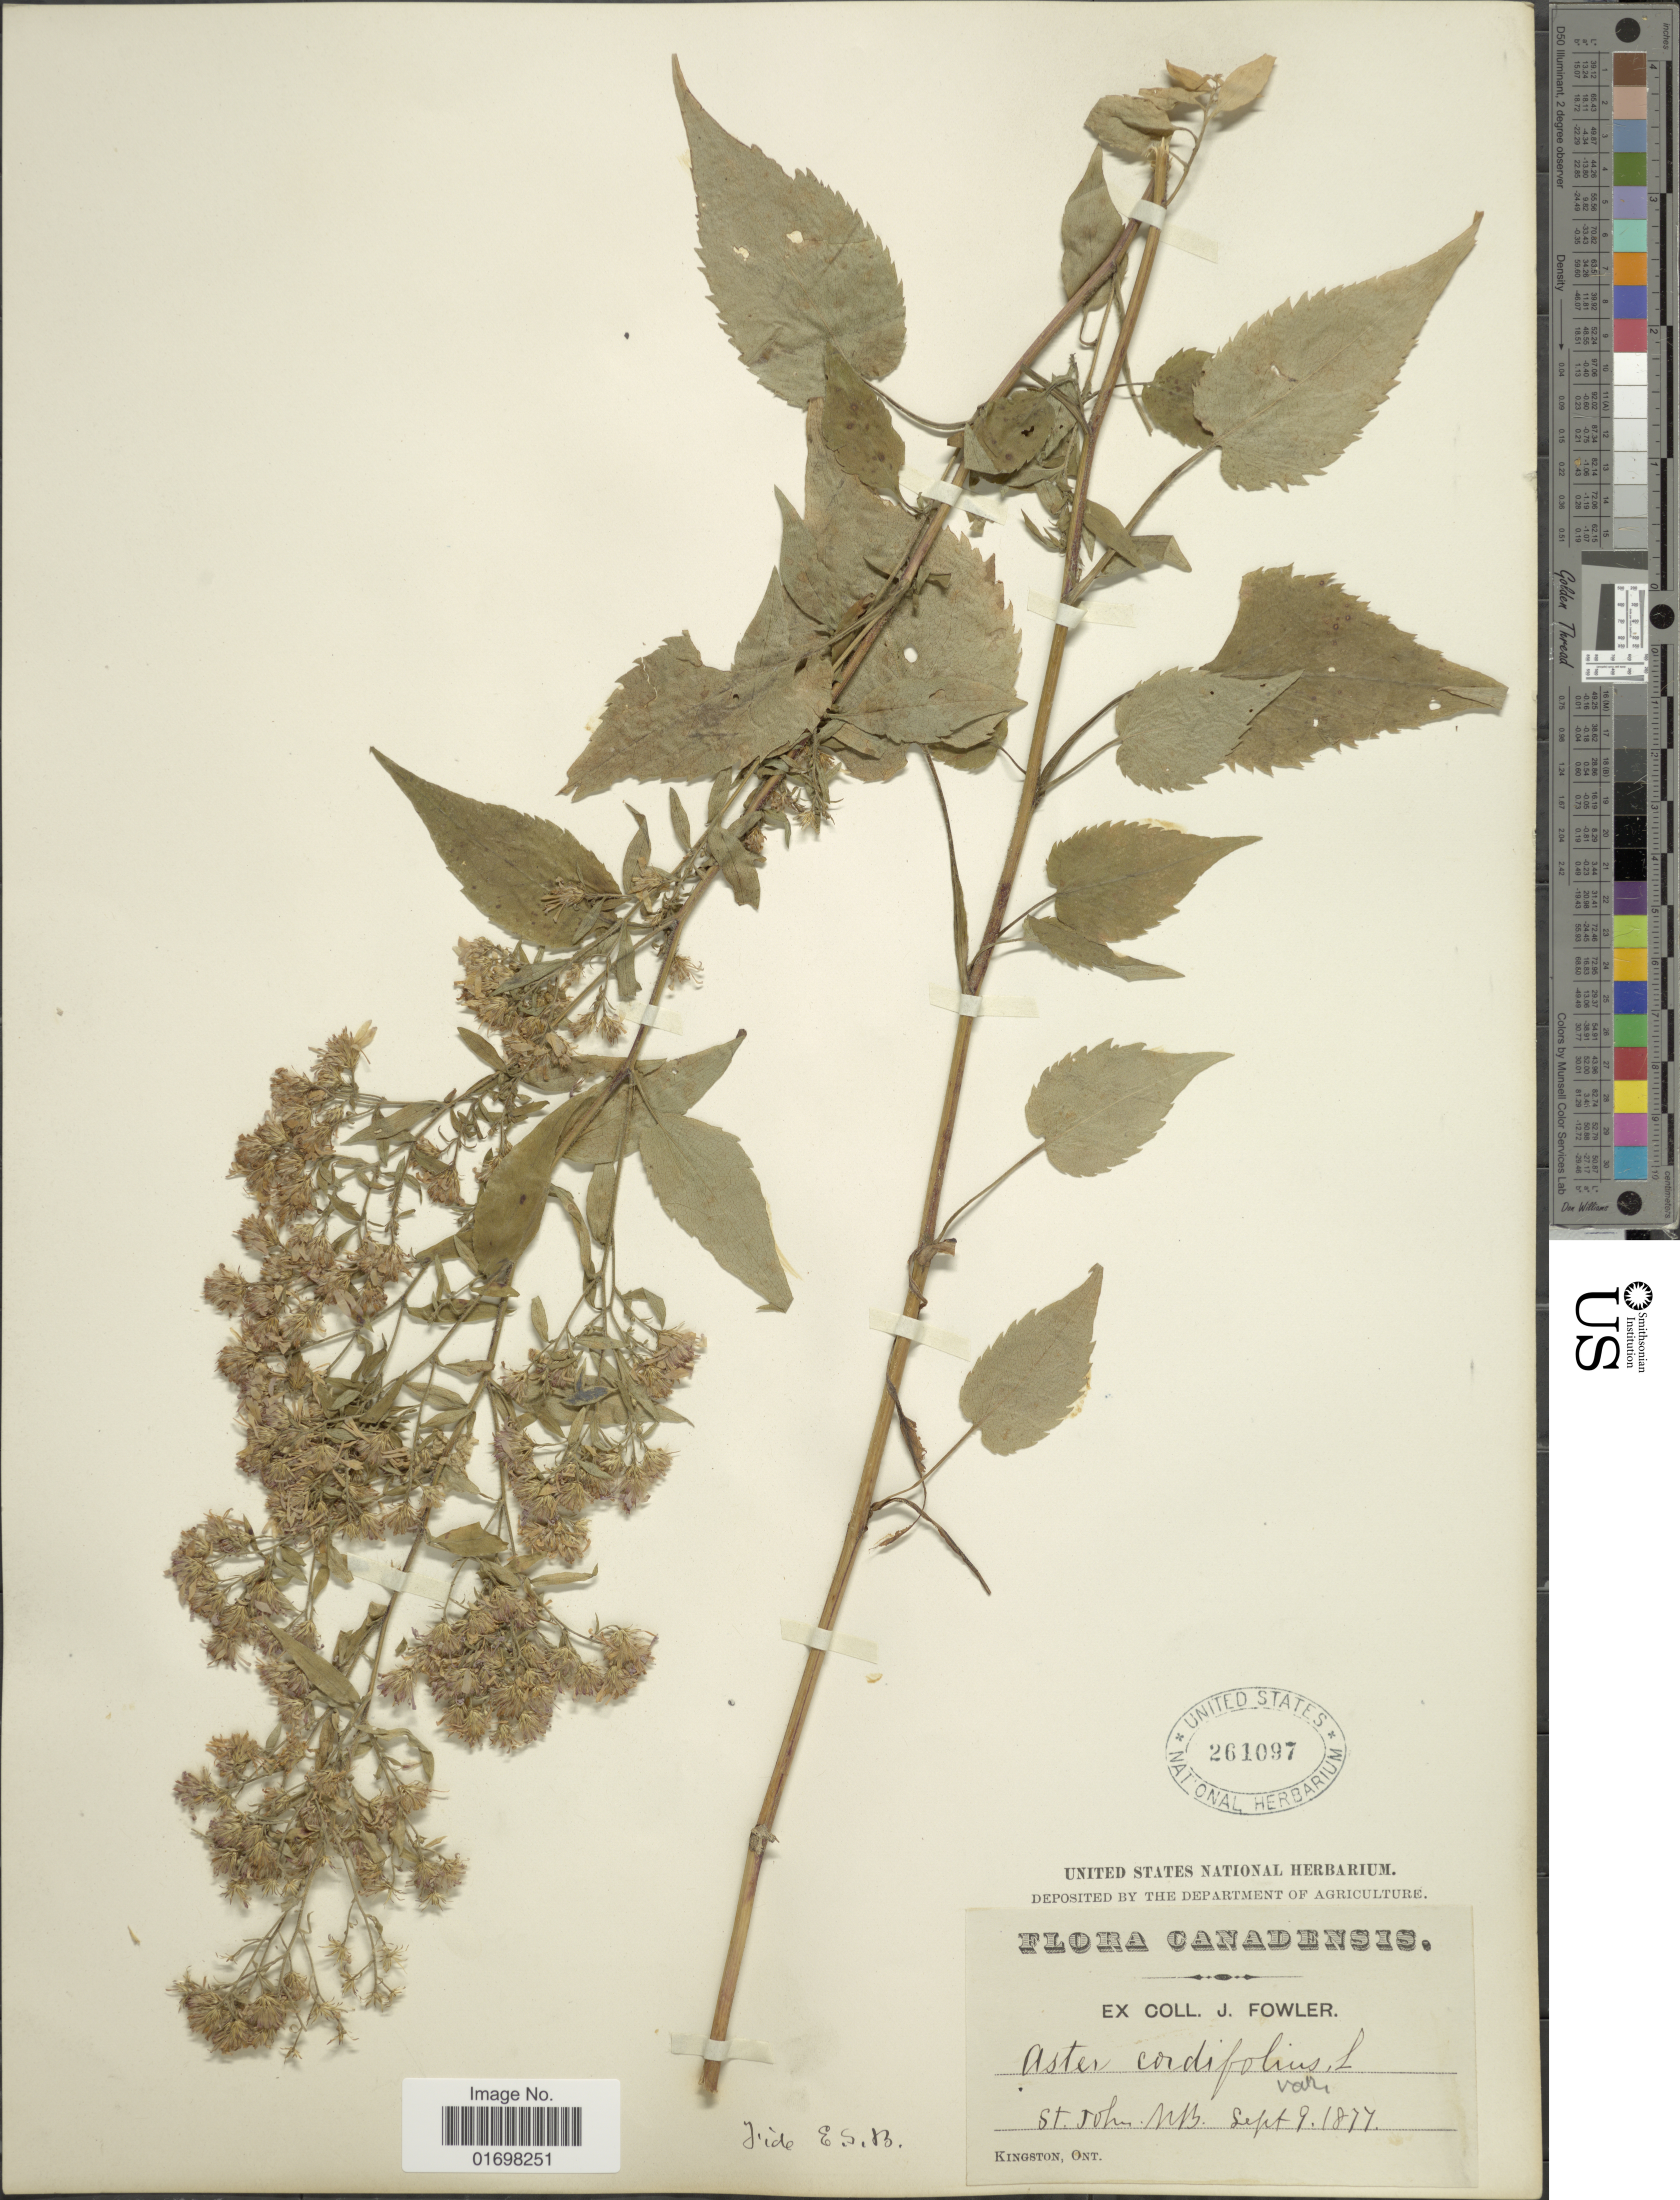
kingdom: Plantae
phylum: Tracheophyta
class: Magnoliopsida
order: Asterales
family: Asteraceae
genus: Symphyotrichum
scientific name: Symphyotrichum cordifolium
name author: (L.) G.L. Nesom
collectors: J. P. Fowler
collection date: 1877-09-09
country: Canada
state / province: New Brunswick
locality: St. John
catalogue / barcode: US 261097